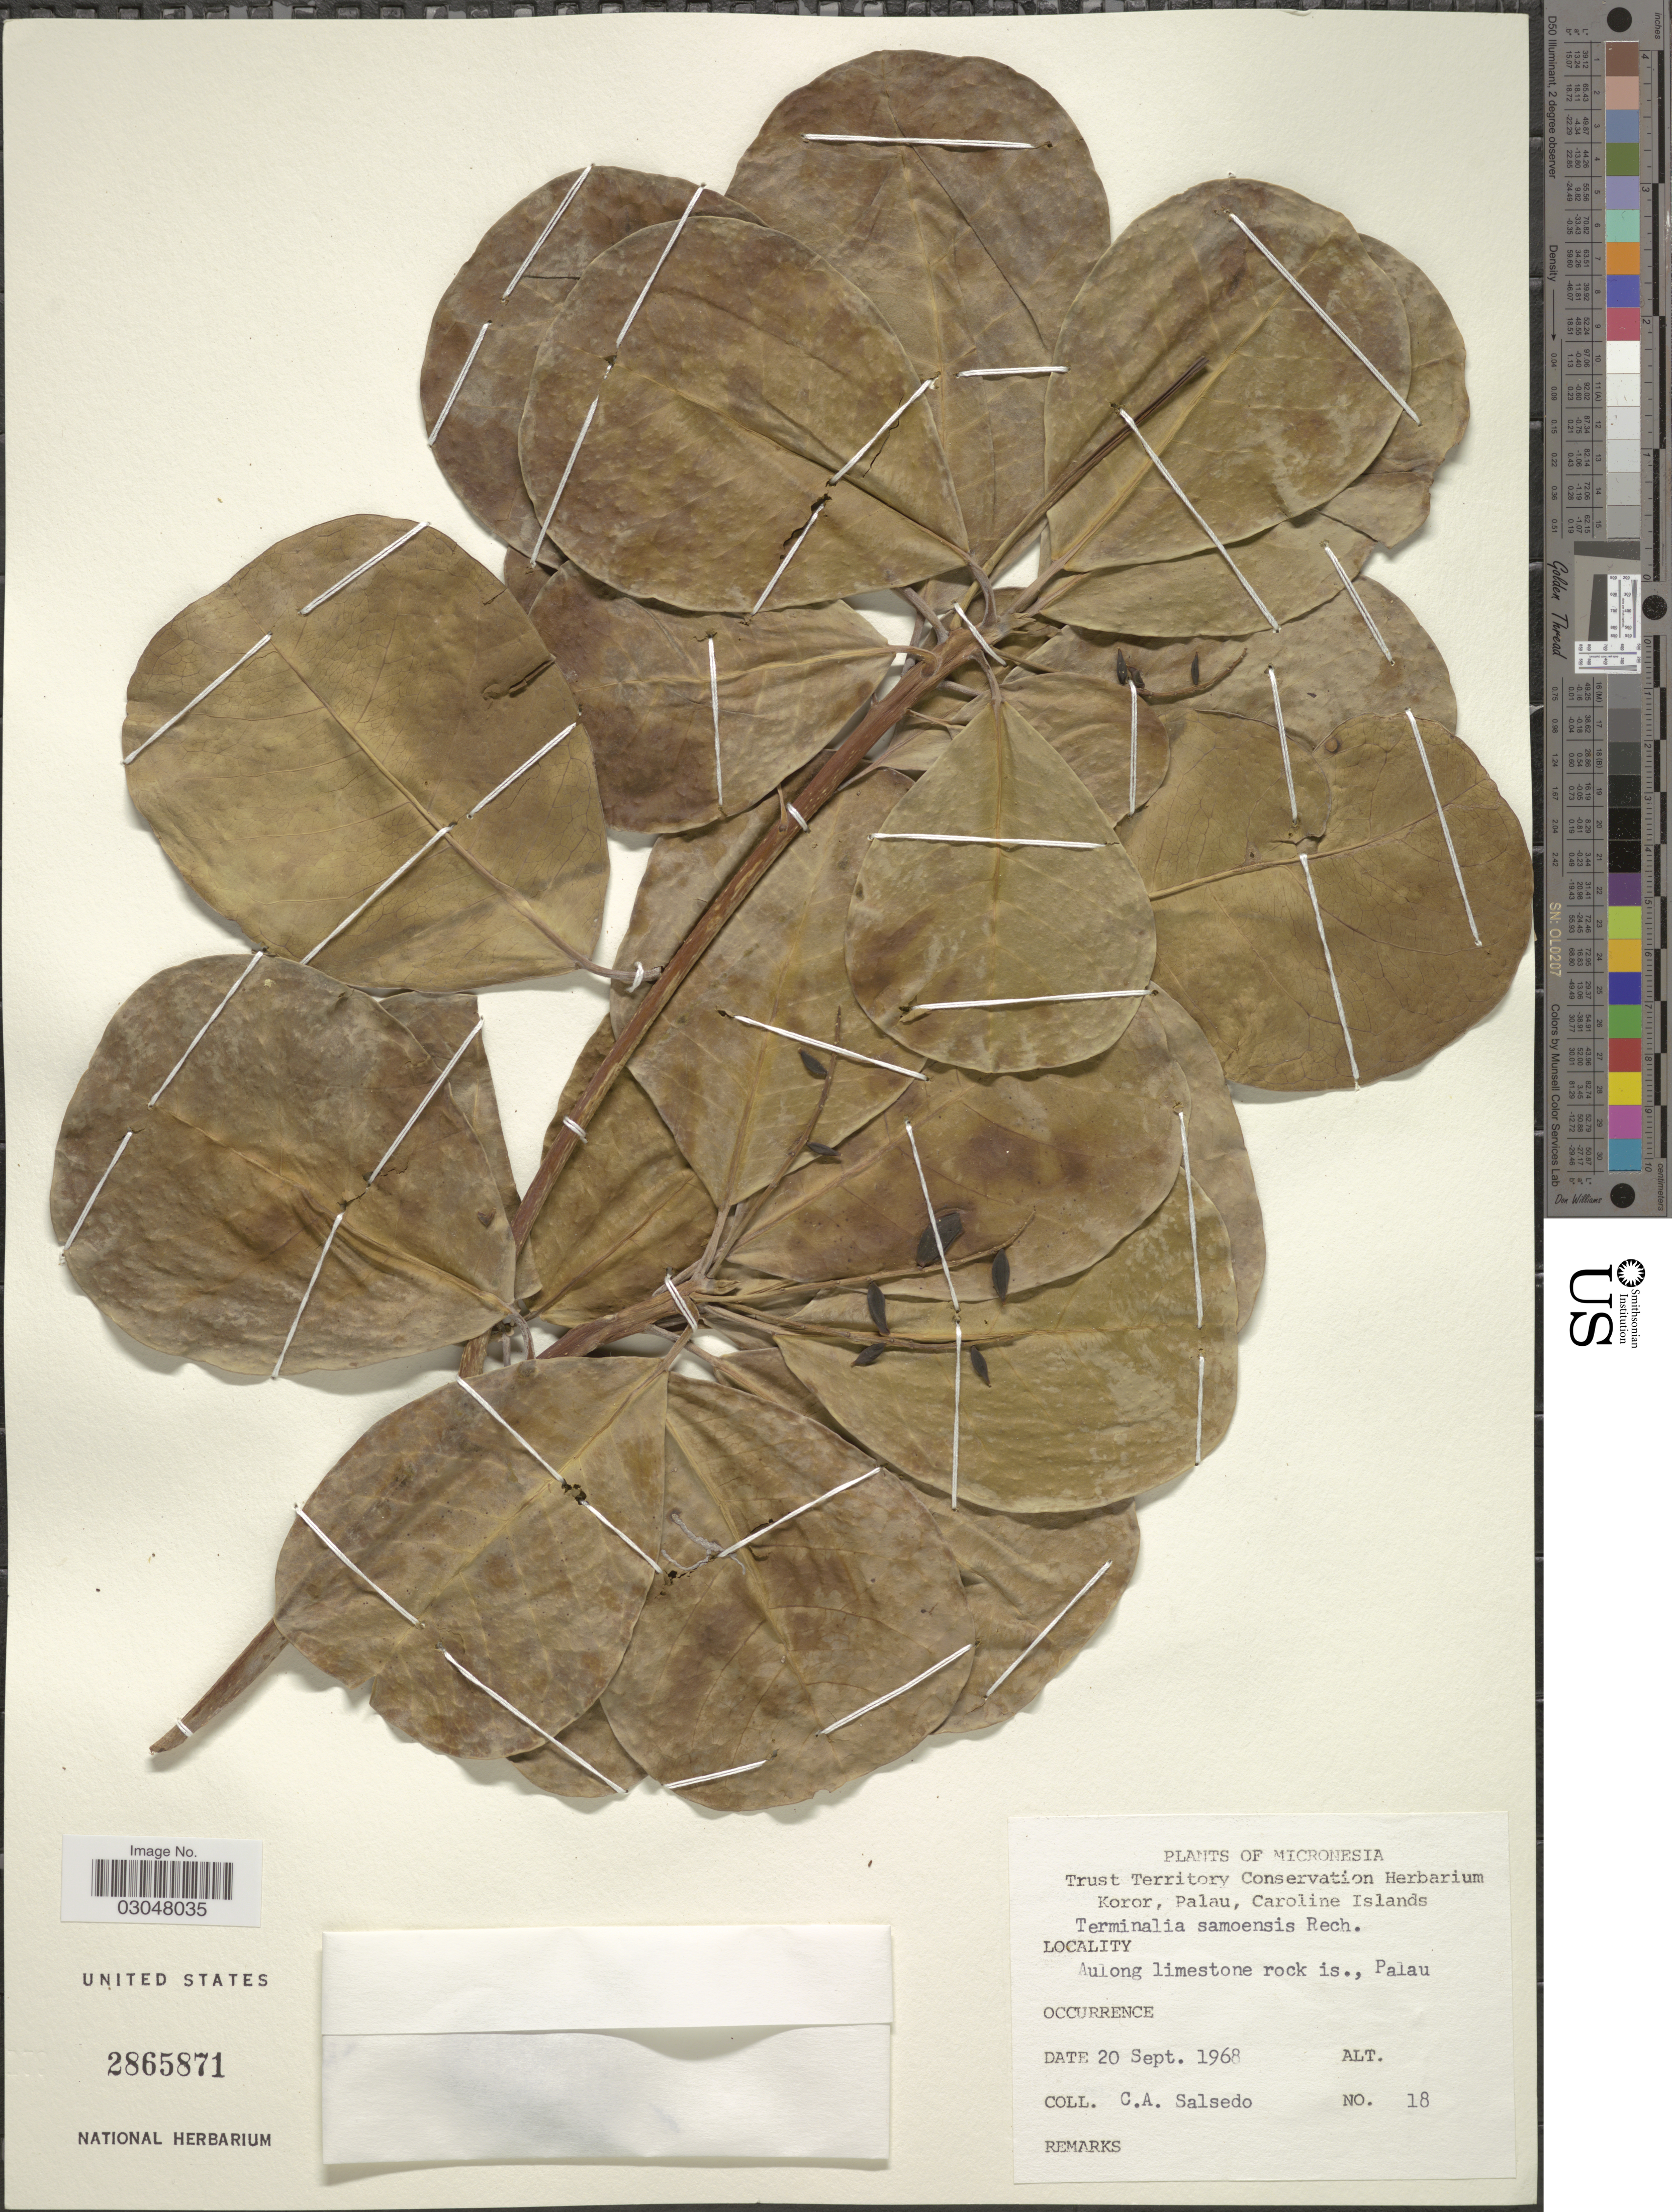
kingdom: Plantae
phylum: Tracheophyta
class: Magnoliopsida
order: Myrtales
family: Combretaceae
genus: Terminalia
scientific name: Terminalia samoensis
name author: Rech.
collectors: C.A. Salsedo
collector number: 18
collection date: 1968-09-20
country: Palau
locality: Micronesia. Aulong limestone rock is., Palau.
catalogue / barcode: US 2865871